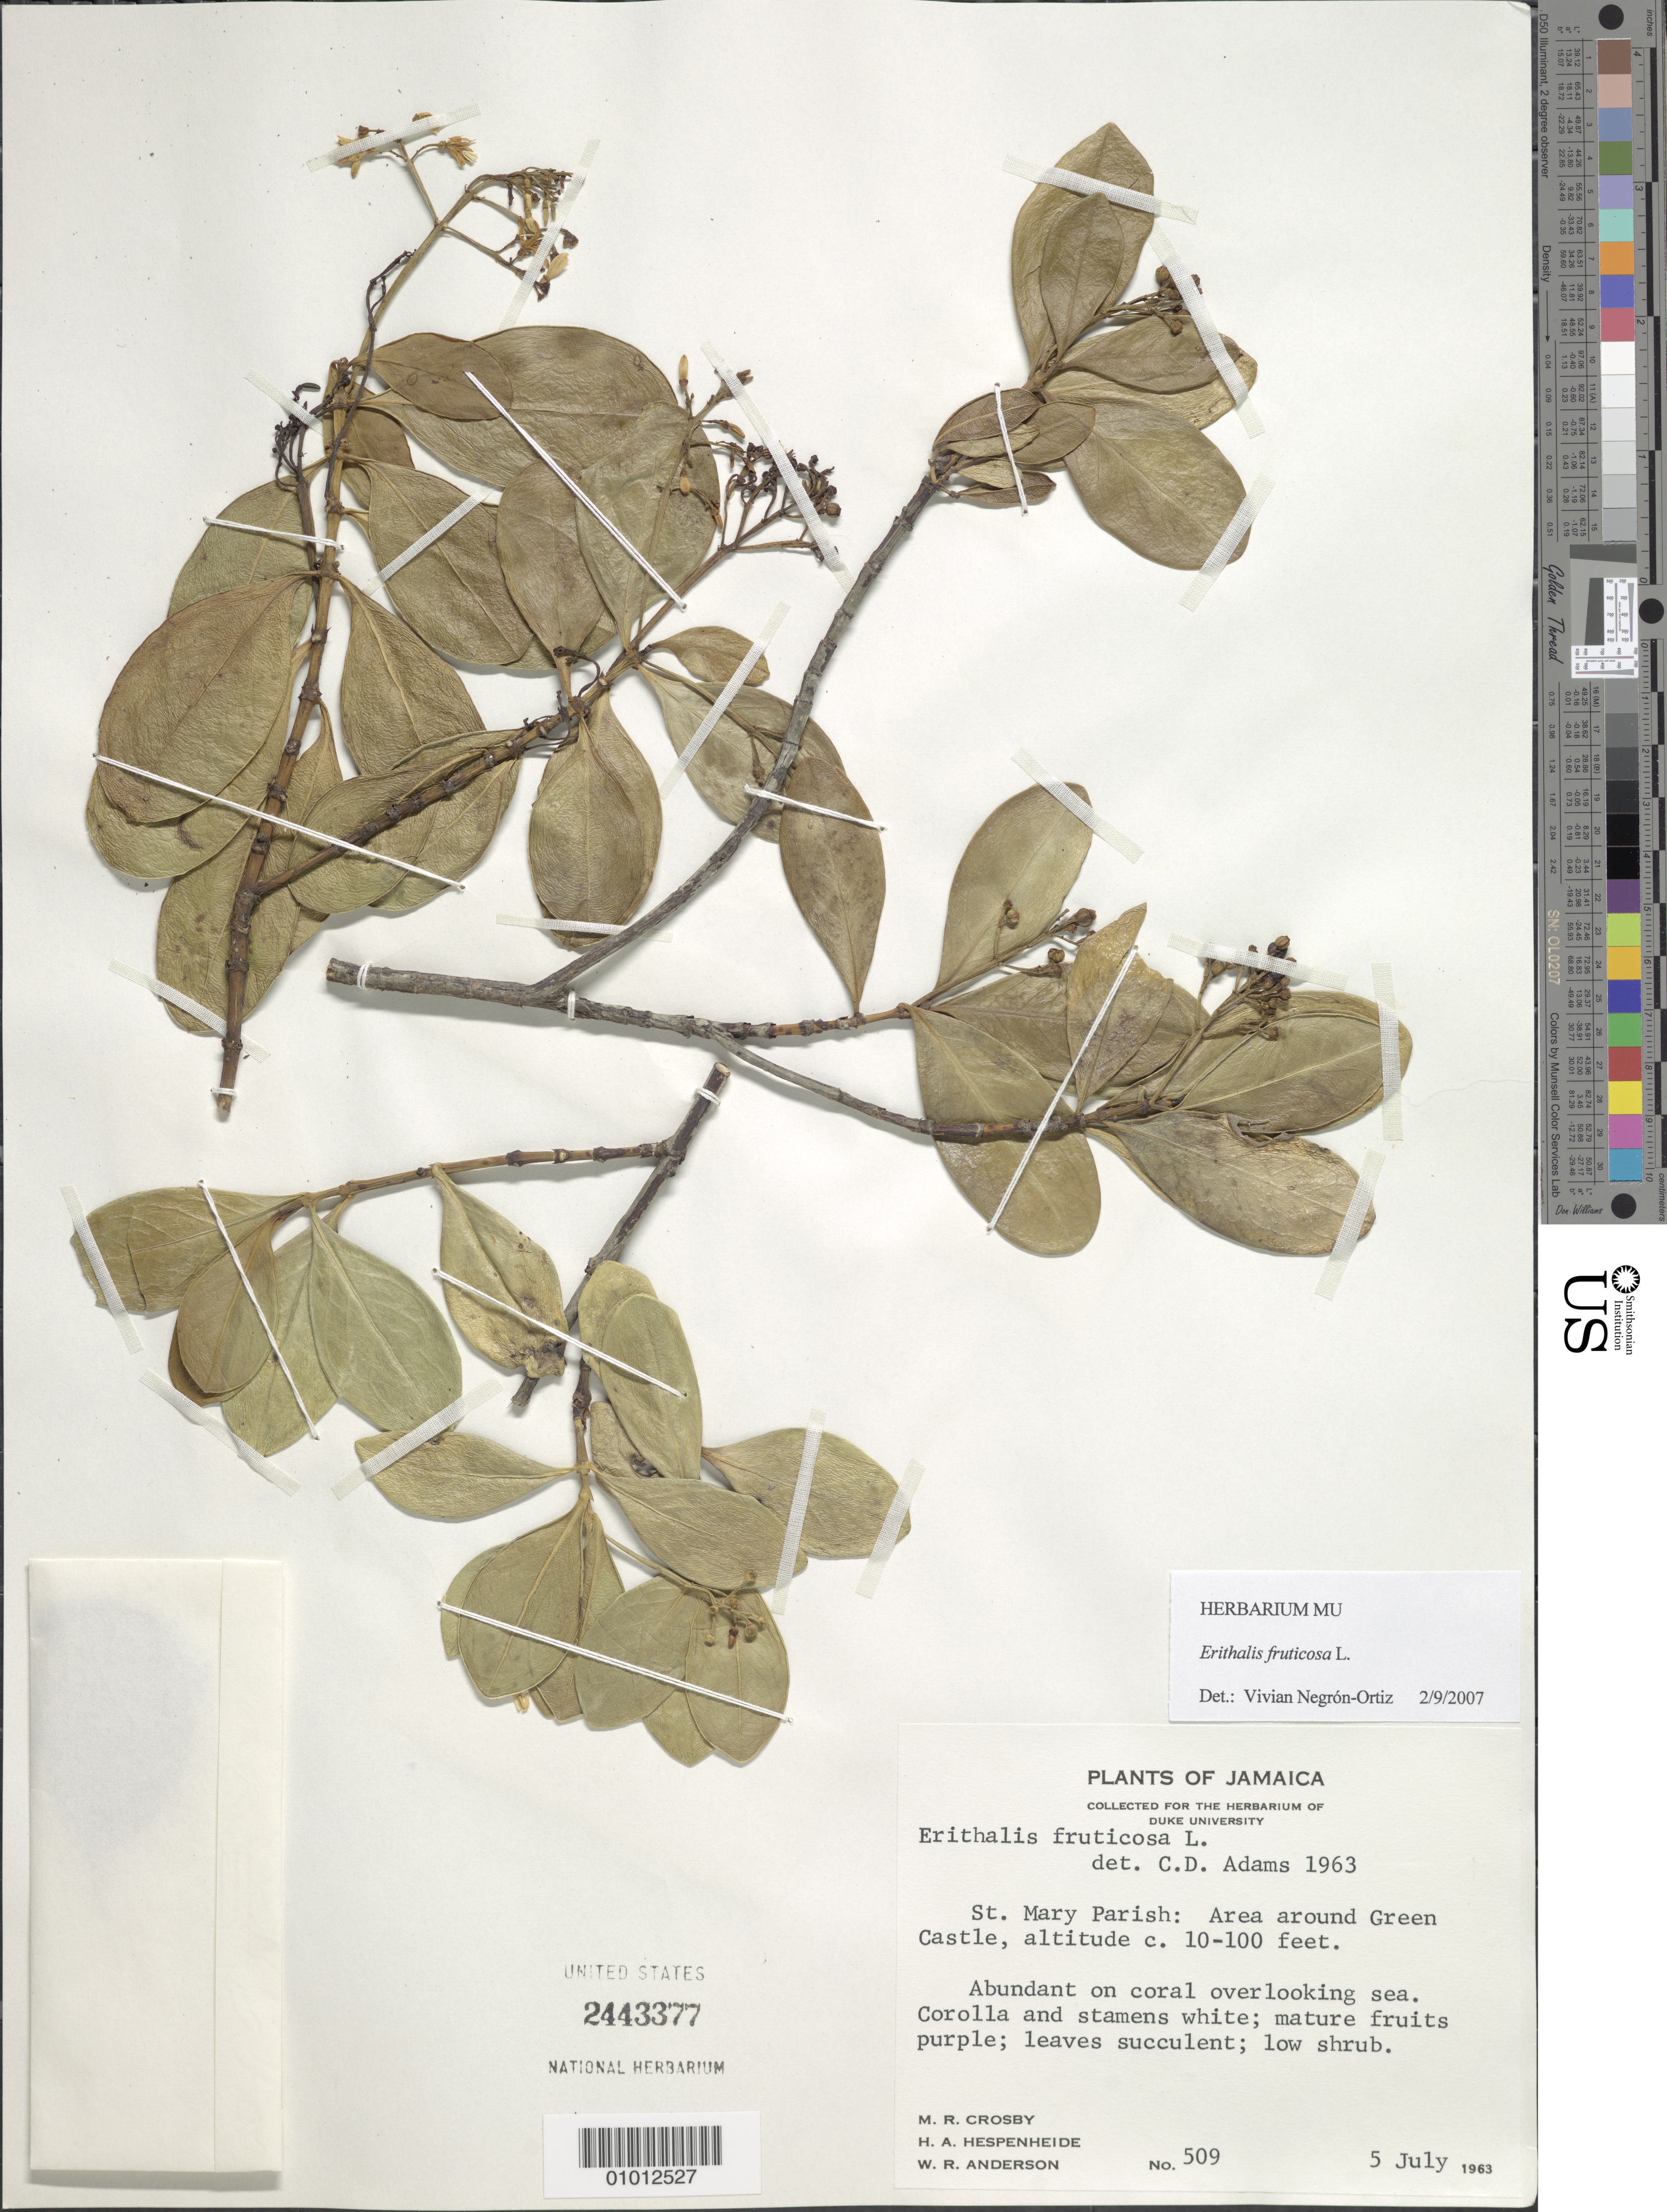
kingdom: Plantae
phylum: Tracheophyta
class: Magnoliopsida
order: Gentianales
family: Rubiaceae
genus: Erithalis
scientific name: Erithalis fruticosa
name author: L.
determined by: Negrón-Ortiz, V.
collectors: M. R. Crosby, H. A. Hespenheide & W. R. Anderson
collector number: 509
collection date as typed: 05 Jul 1963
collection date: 1963-07-05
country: Jamaica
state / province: Saint Mary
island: Jamaica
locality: Green Castle area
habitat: Abundant on coral overlooking sea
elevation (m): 3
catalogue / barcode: US 2443377